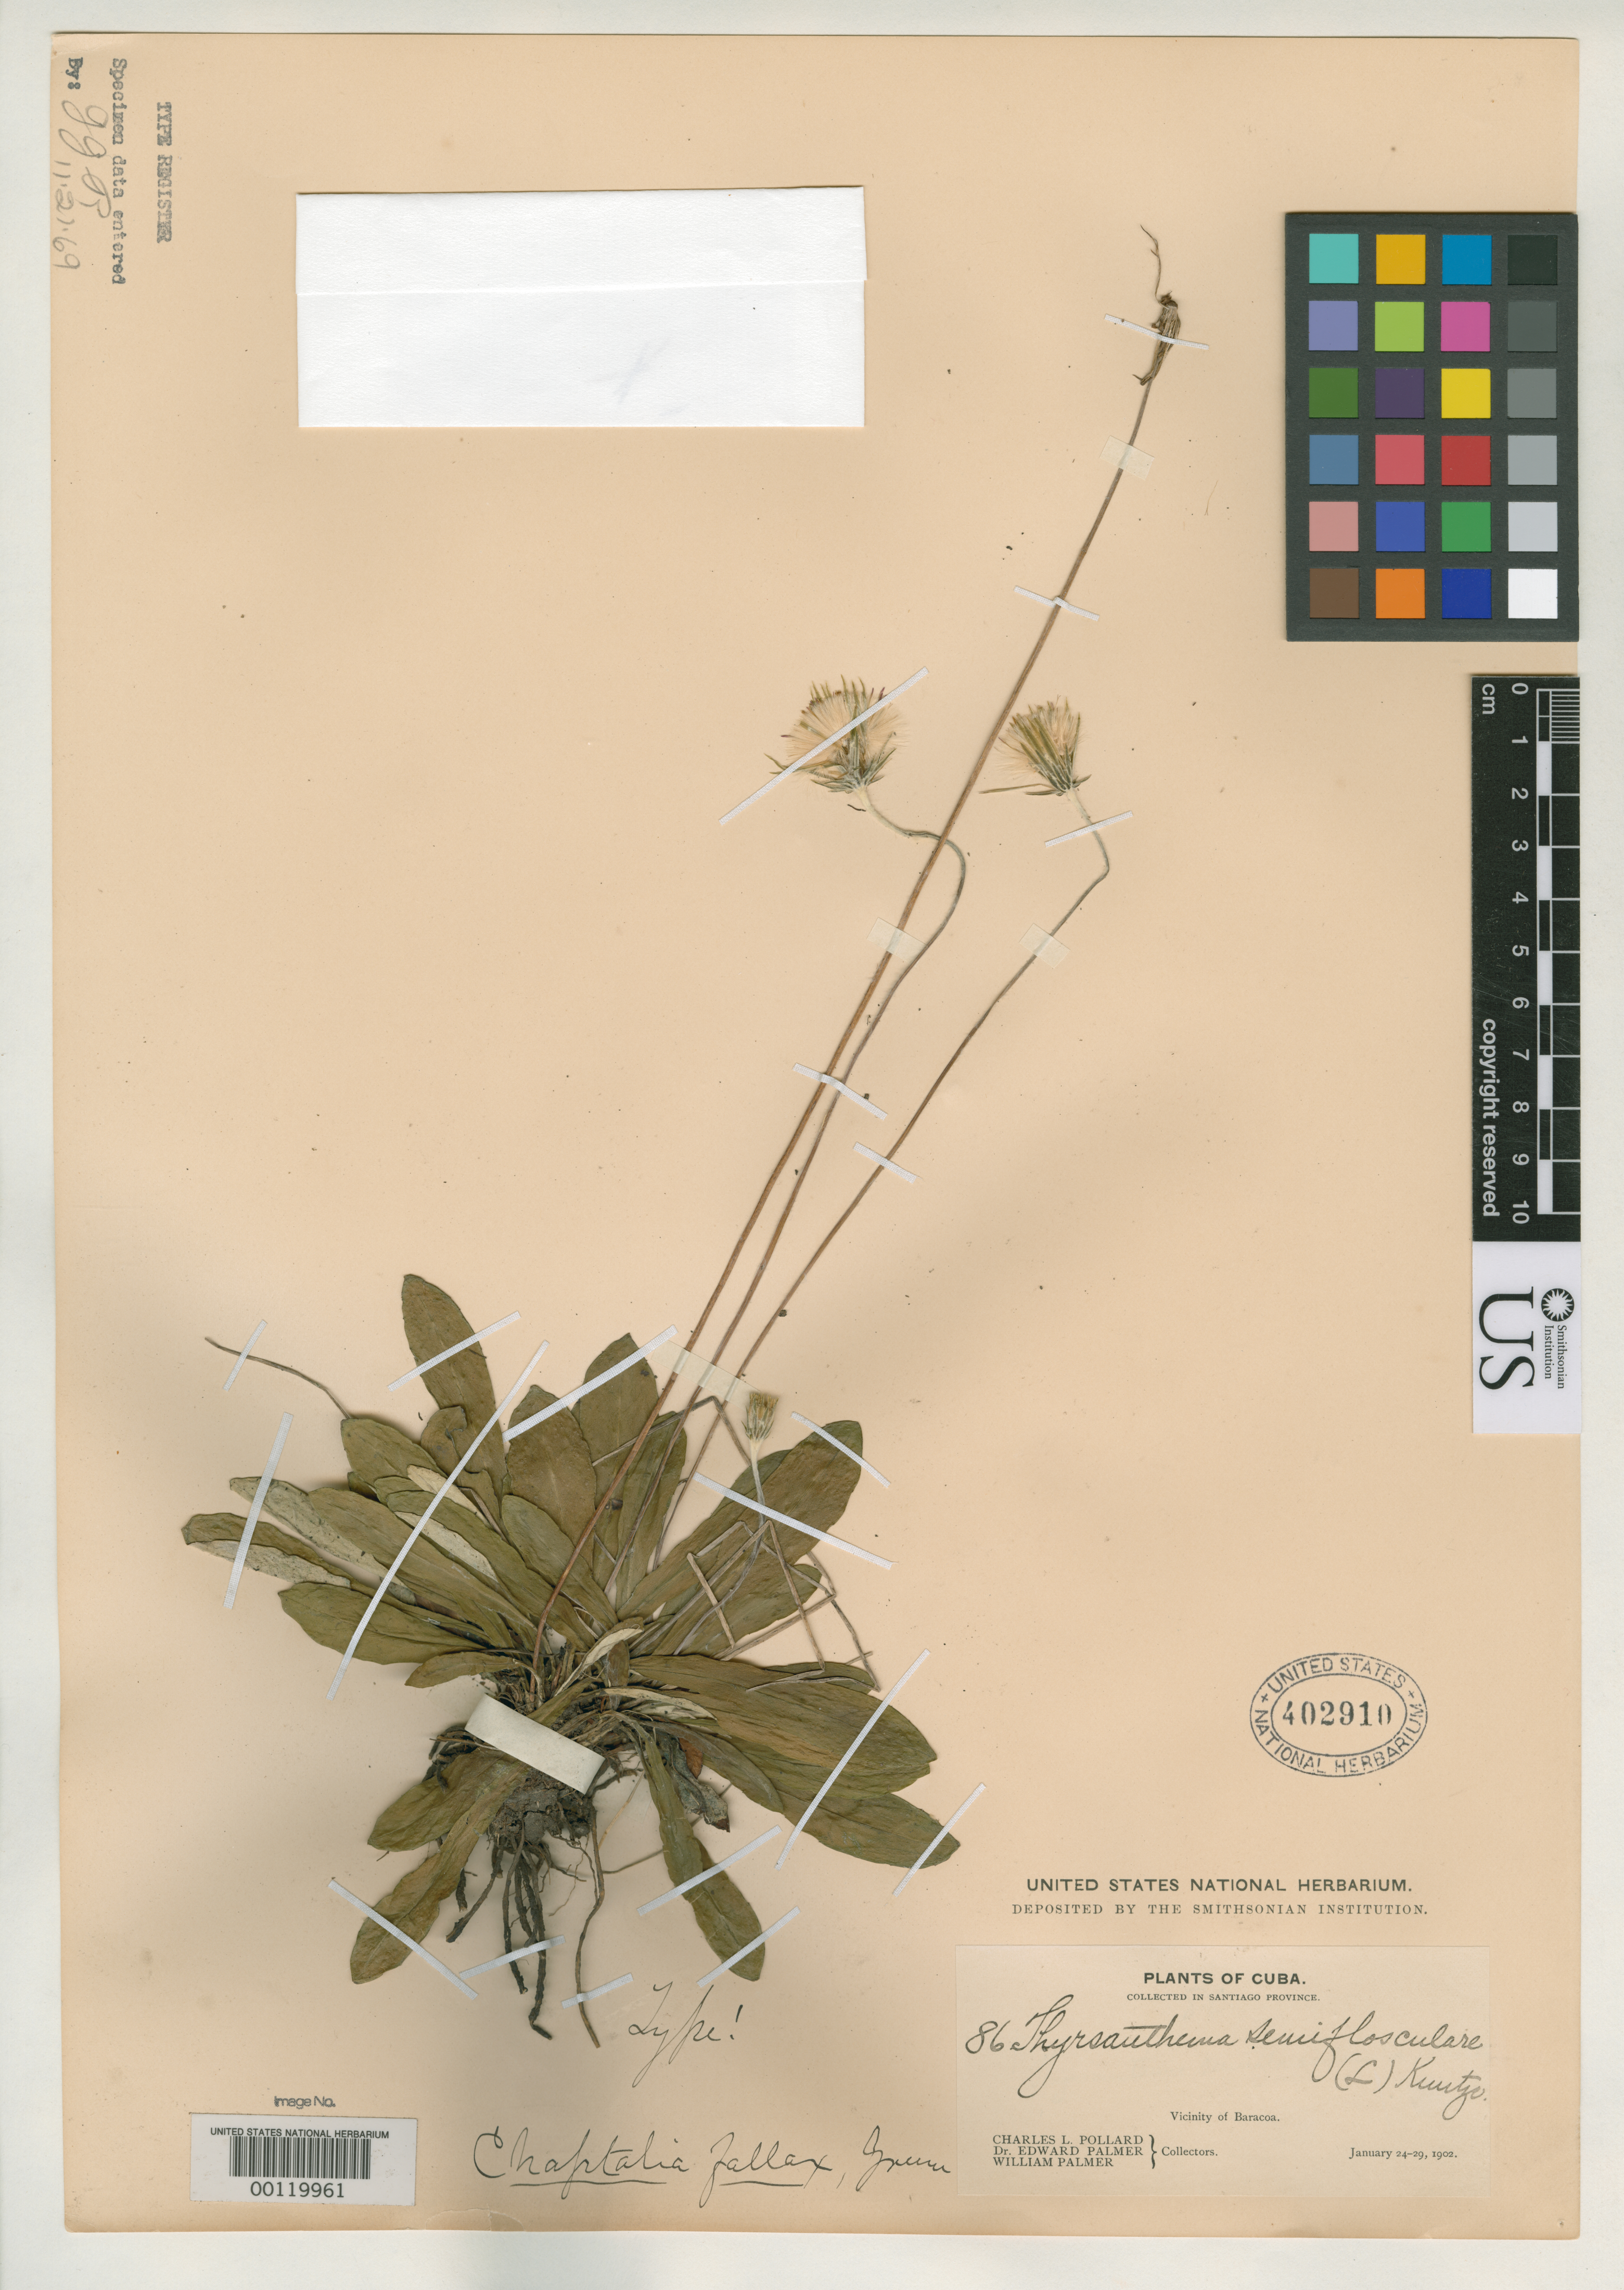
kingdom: Plantae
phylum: Tracheophyta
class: Magnoliopsida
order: Asterales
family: Asteraceae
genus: Chaptalia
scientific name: Chaptalia fallax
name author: Greene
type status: Holotype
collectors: C. L. Pollard, E. Palmer & W. Palmer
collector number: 86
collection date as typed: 24 Jan 1902 to 29 Jan 1902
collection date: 1902-01-24/1902-01-29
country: Cuba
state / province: Oriente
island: Greater Antilles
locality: Vicinity of Baracoa.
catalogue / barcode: US 402910